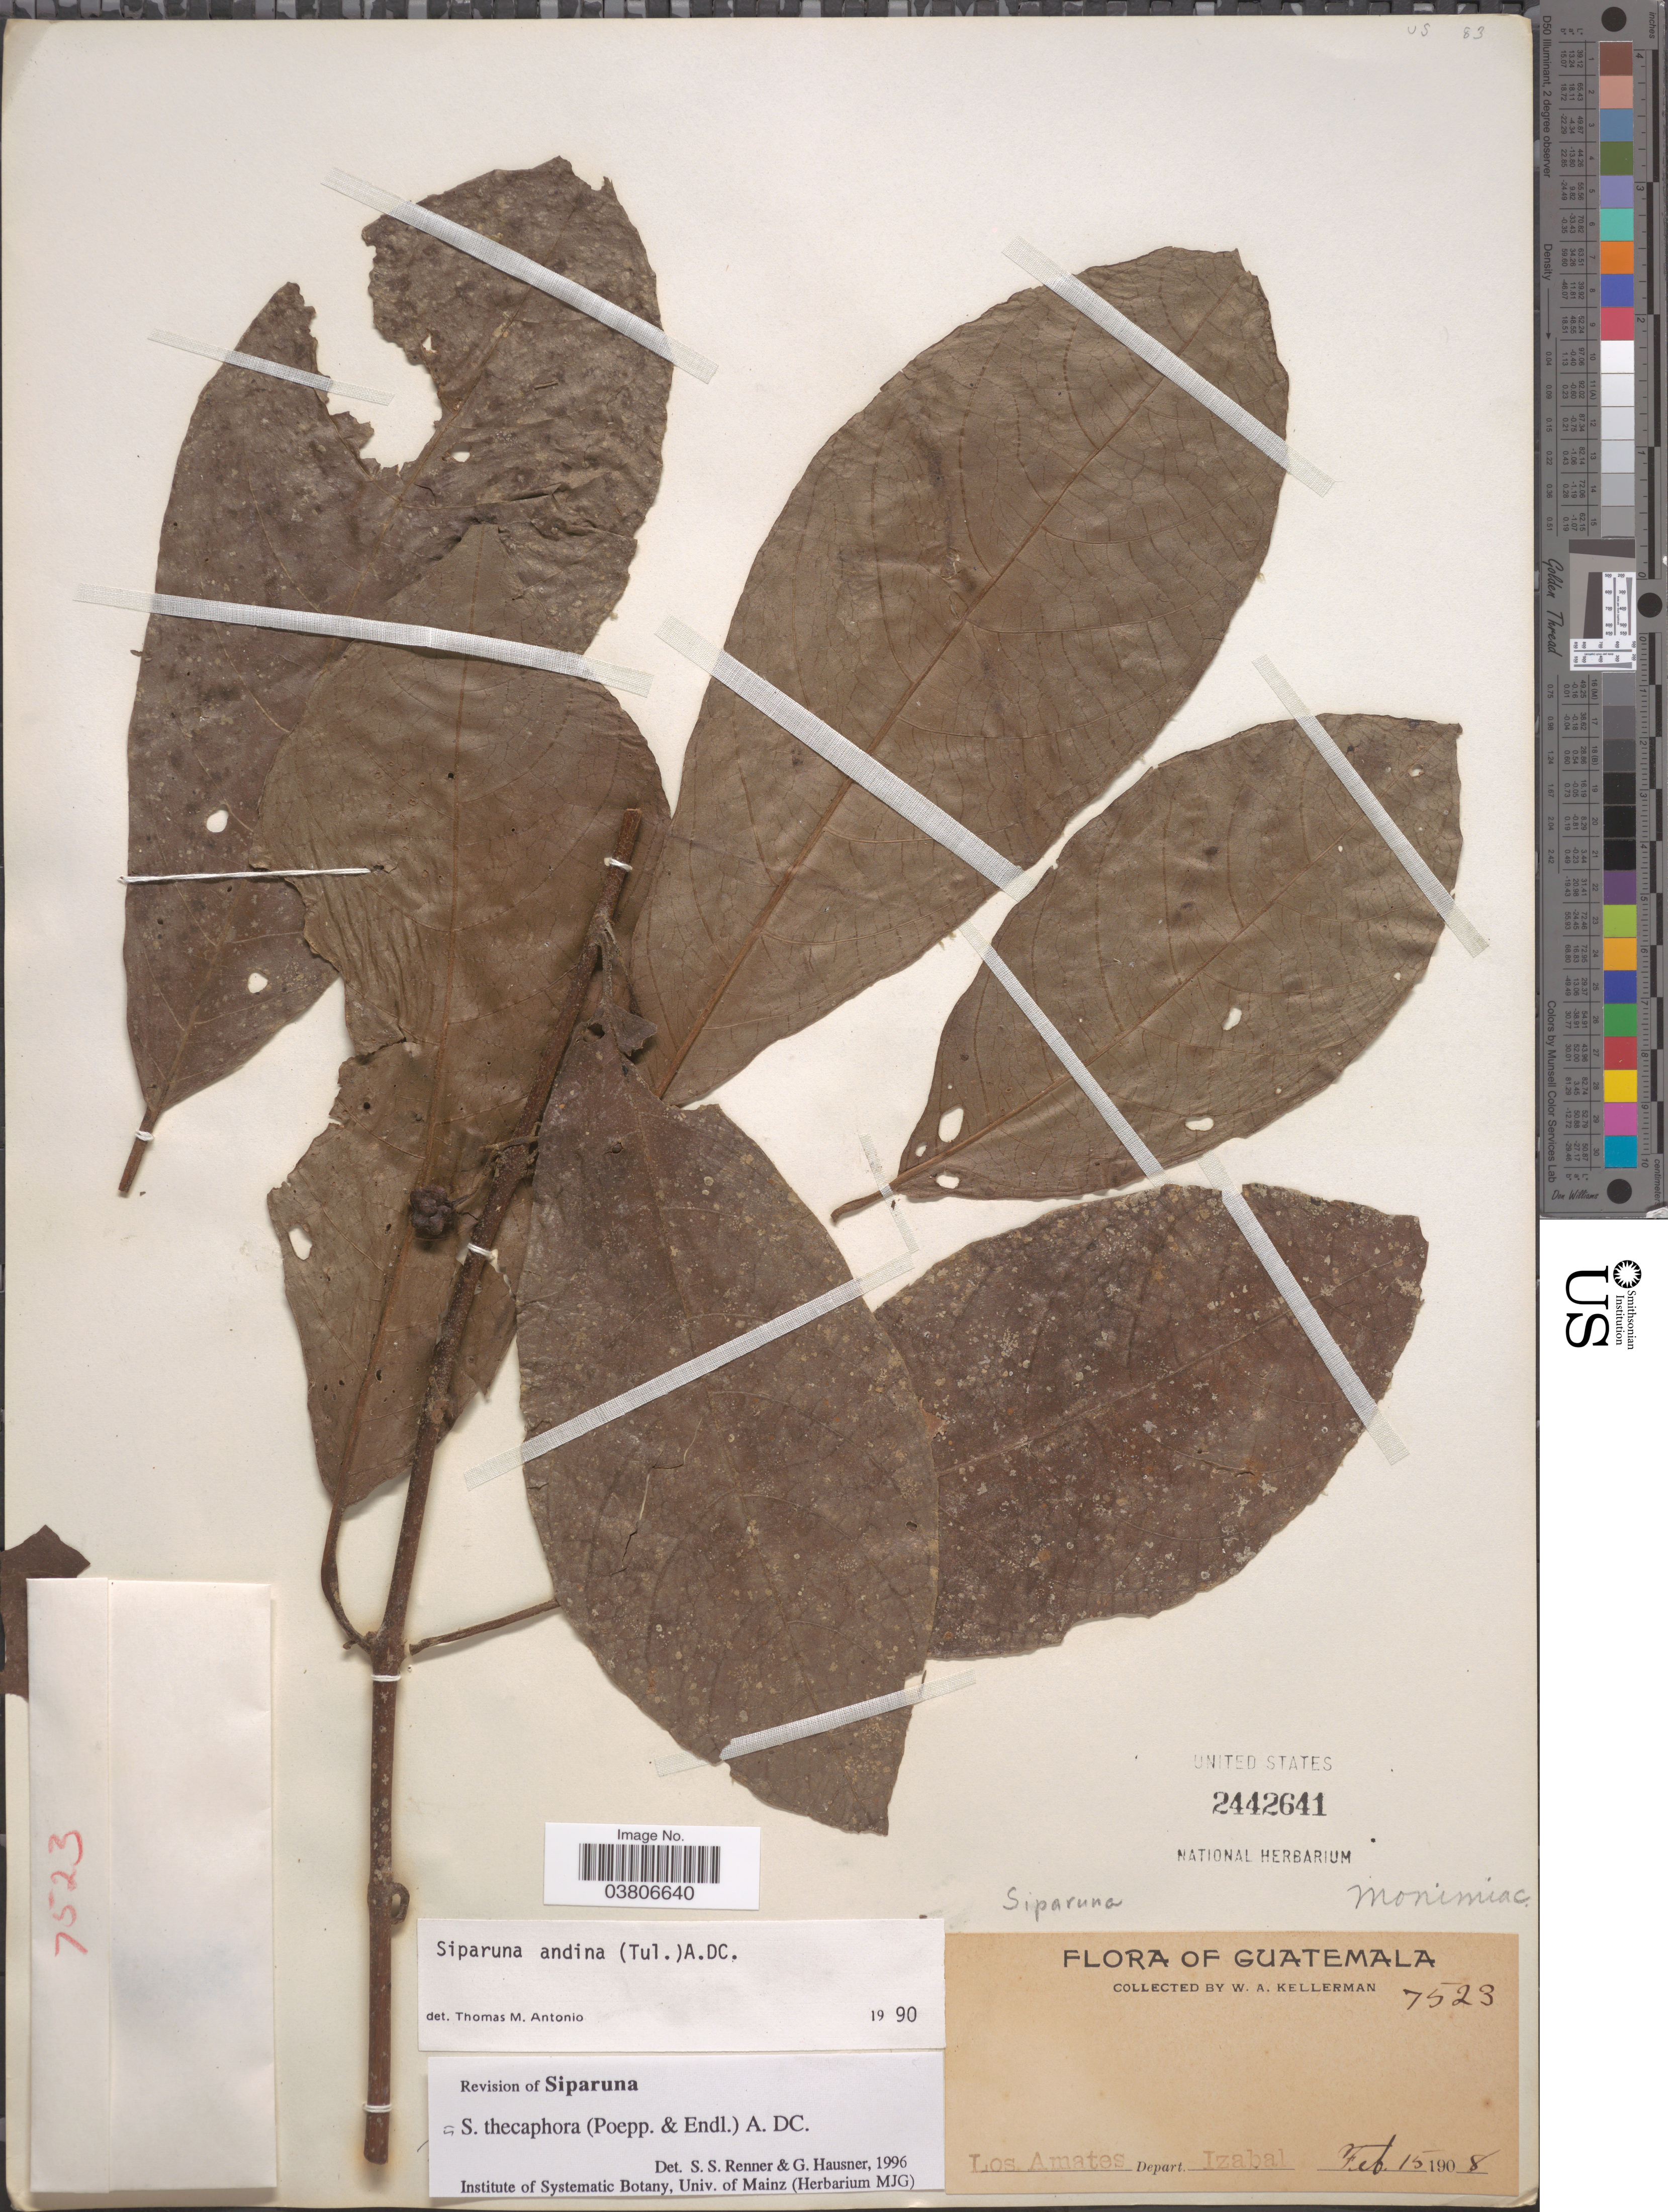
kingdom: Plantae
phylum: Tracheophyta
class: Magnoliopsida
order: Laurales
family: Siparunaceae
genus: Siparuna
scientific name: Siparuna thecaphora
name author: (Poepp. & Endl.) A. DC.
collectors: W. Kellerman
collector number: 7523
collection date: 1908-02-15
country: Guatemala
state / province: Izabal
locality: Los Amates Depart. Izabal.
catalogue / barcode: US 2442641